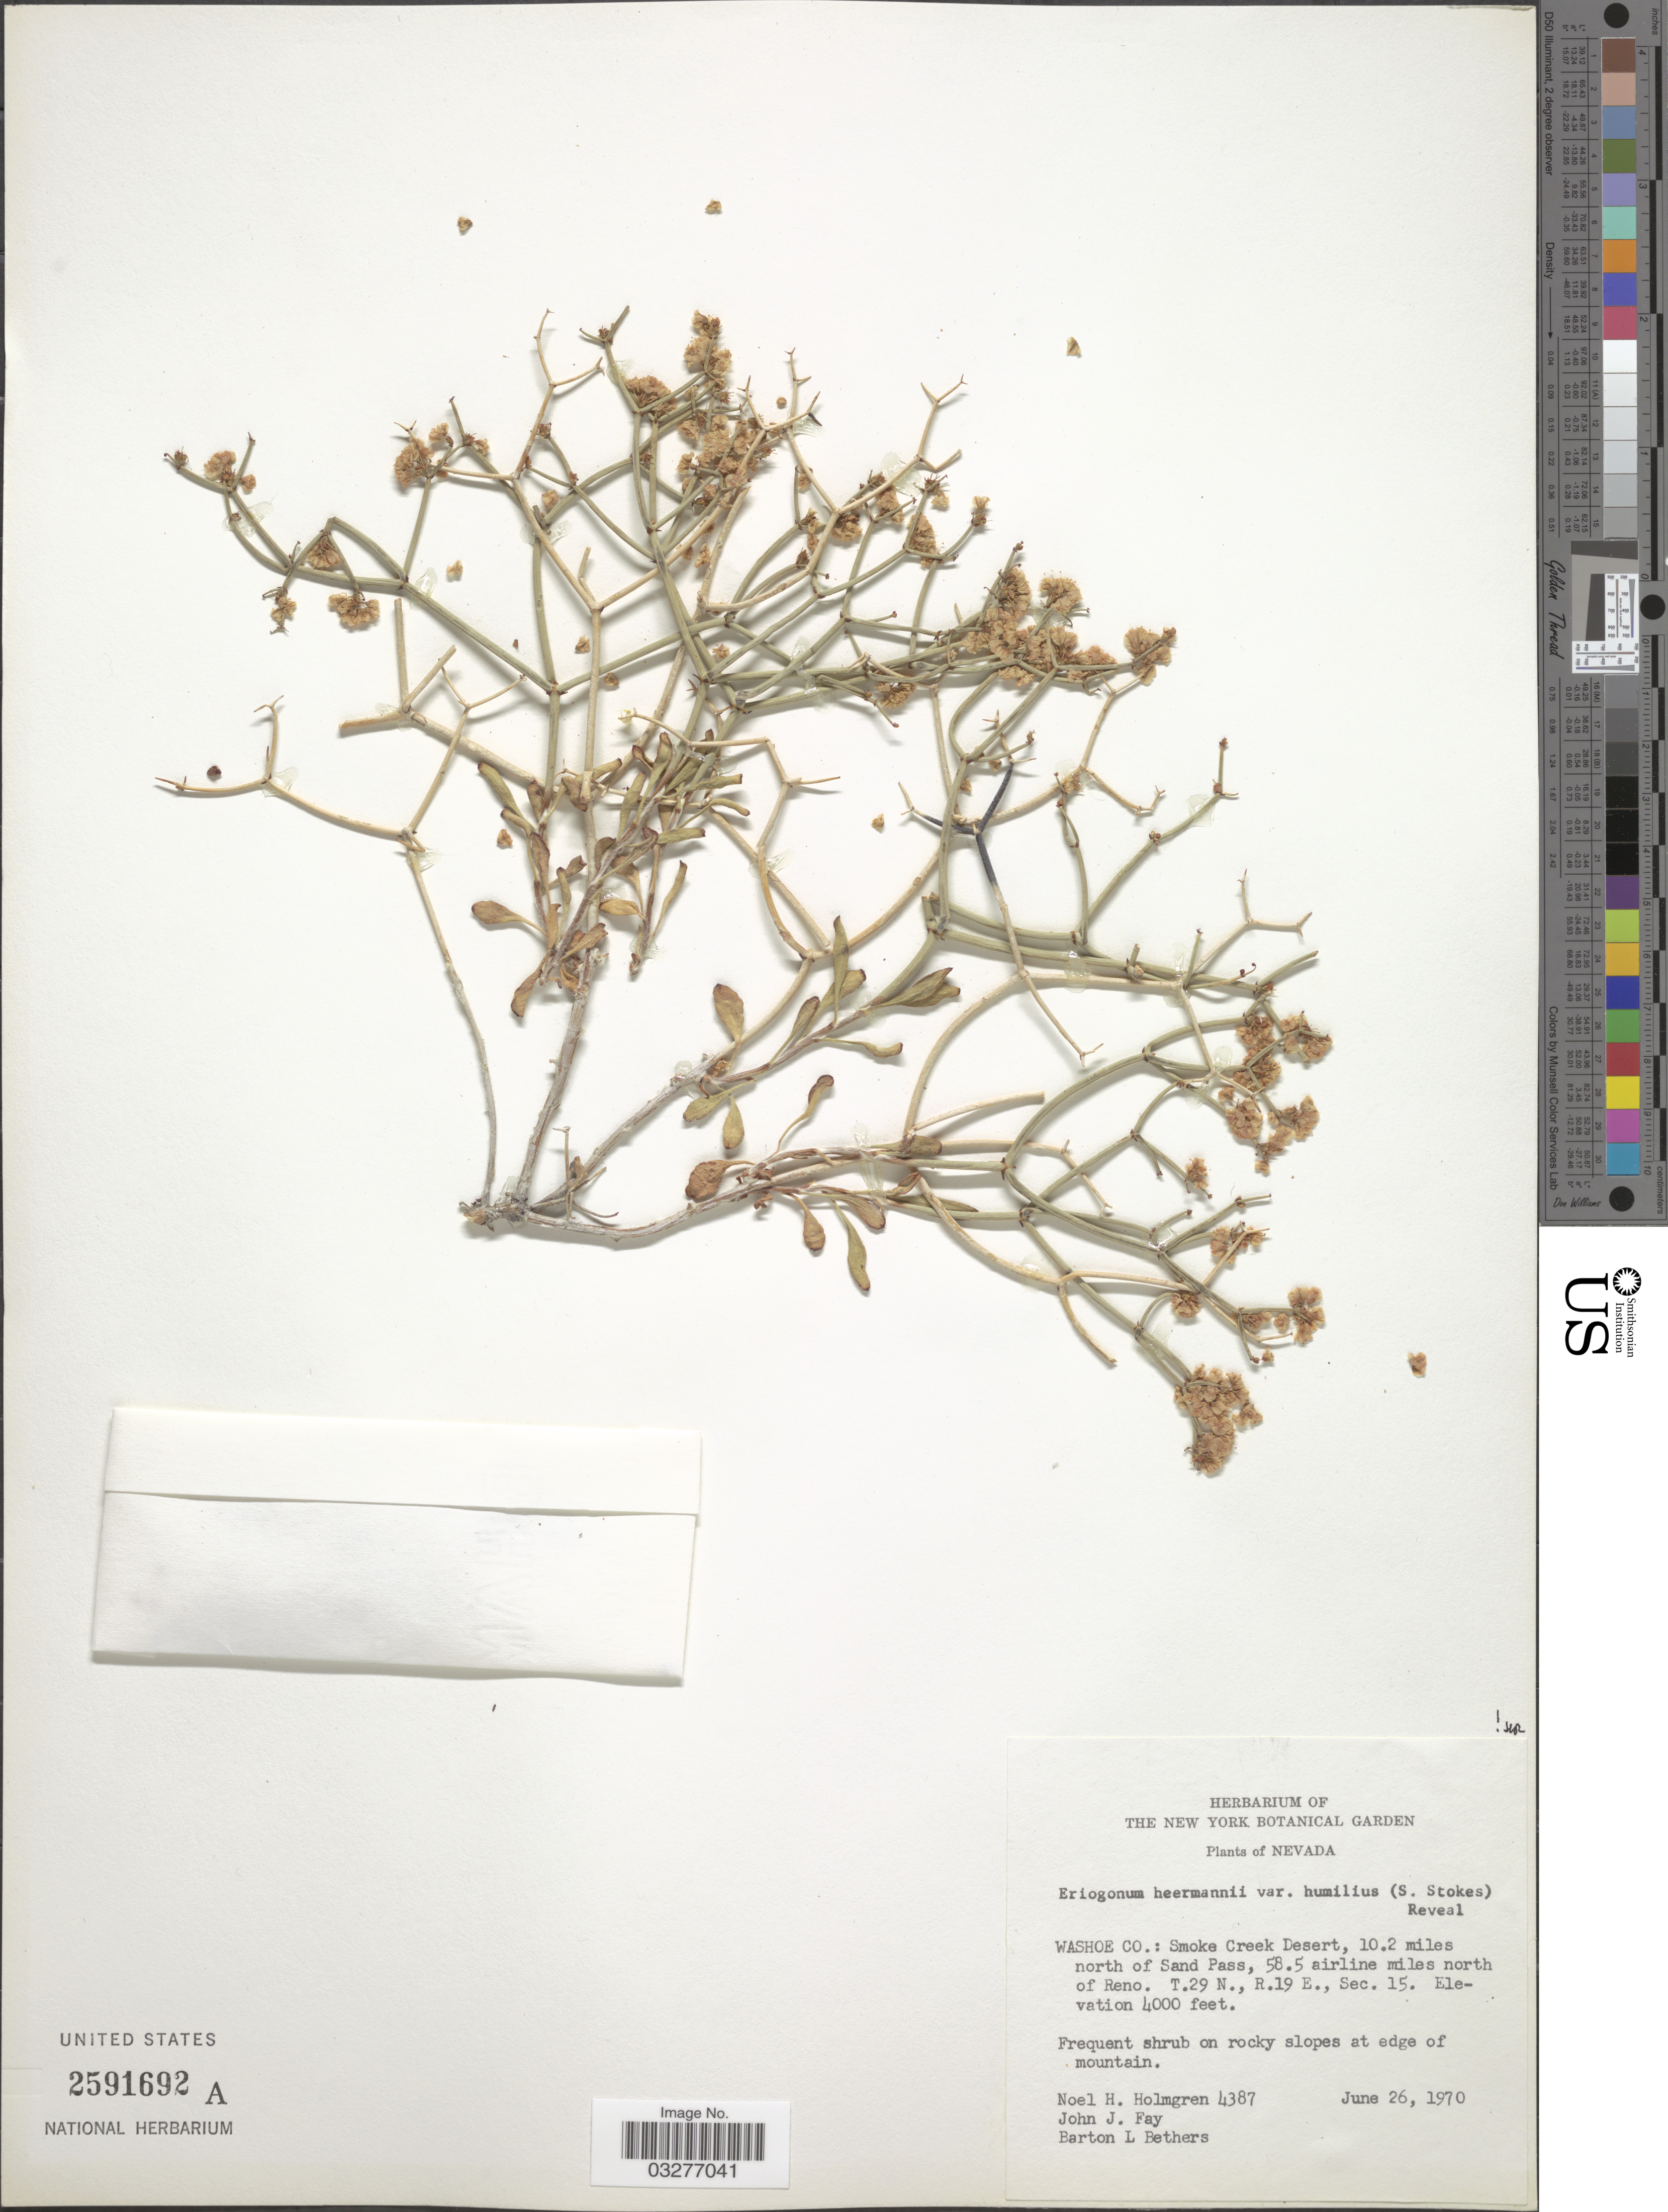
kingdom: Plantae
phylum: Tracheophyta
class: Magnoliopsida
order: Caryophyllales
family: Polygonaceae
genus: Eriogonum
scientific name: Eriogonum heermannii var. humilius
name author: (S. Stokes) Reveal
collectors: N. H. Holmgren, J. Fay & B. Bethers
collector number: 4387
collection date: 1970-06-26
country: United States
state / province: Nevada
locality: Washoe Co.: Smoke Creek Desert, 10.2 miles north of Sand Pass, 58.5 airline miles north of Reno. T.29 N., R.19 E., Sec. 15.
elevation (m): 1219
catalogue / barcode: US 2591692A